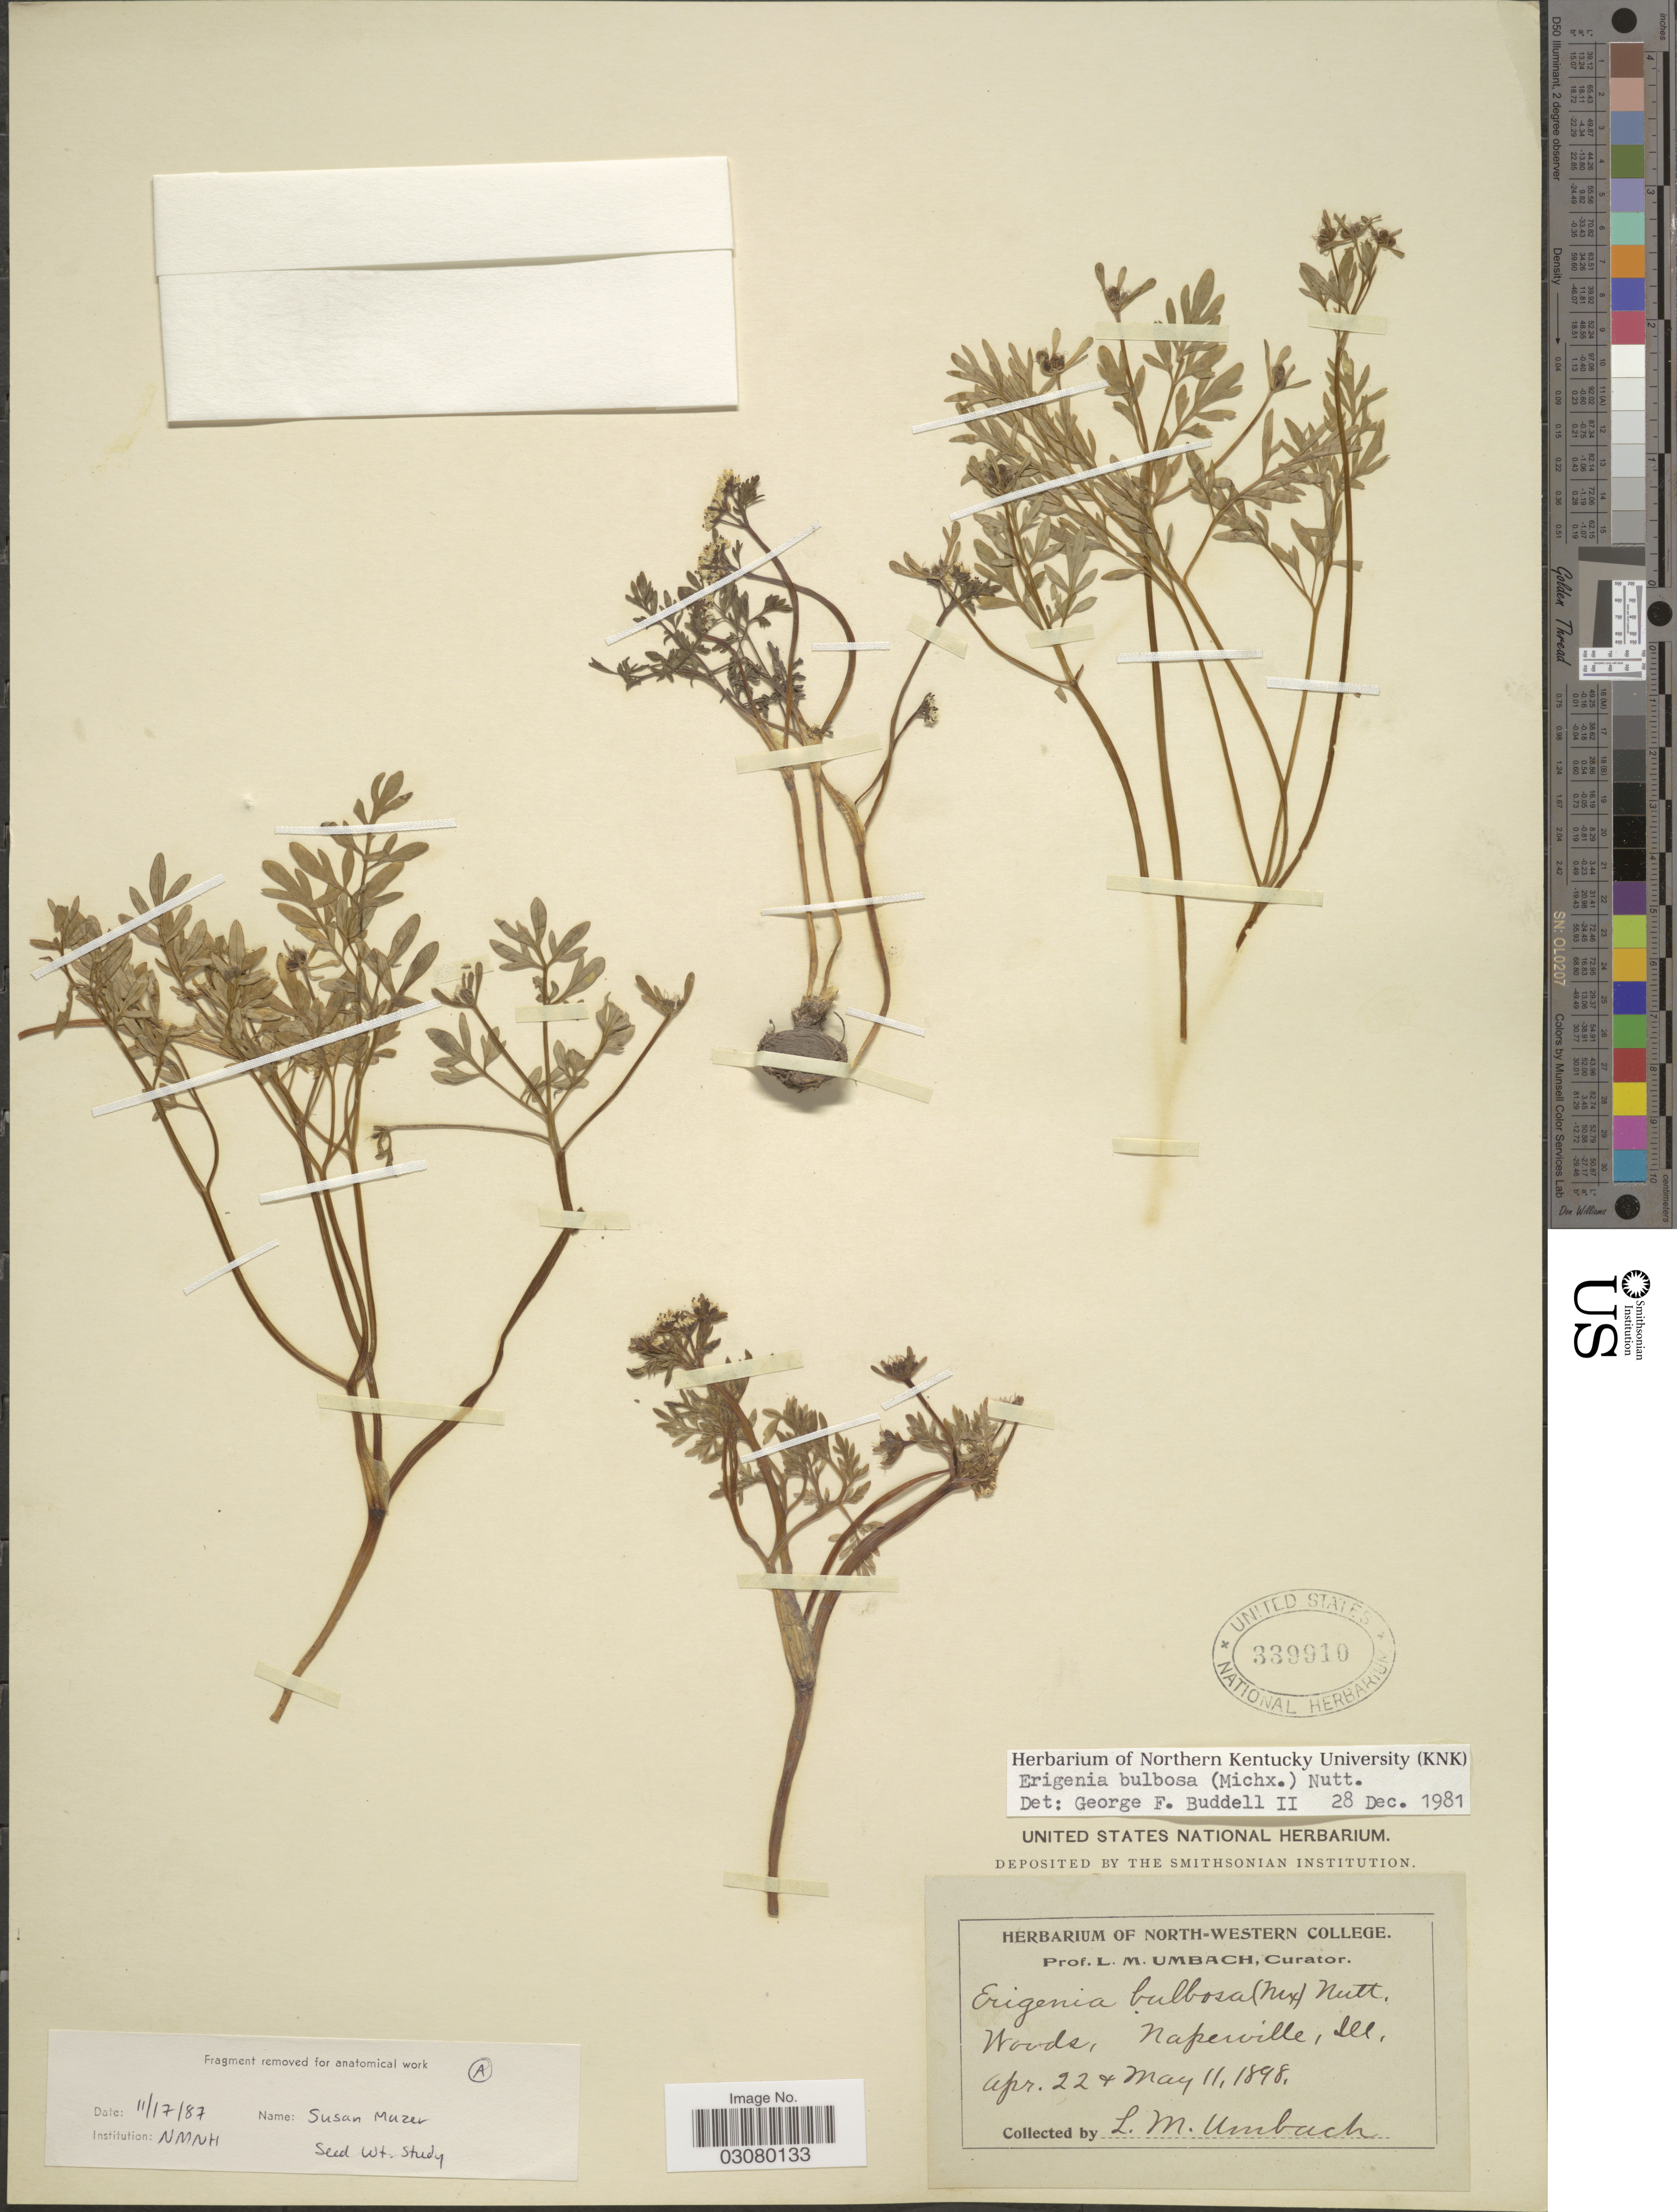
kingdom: Plantae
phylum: Tracheophyta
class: Magnoliopsida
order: Apiales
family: Apiaceae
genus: Erigenia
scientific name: Erigenia bulbosa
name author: (Michx.) Nutt.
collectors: L. M. Umbach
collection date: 1898-04-22/1898-05-11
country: United States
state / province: Illinois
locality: Naperville.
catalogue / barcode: US 339910